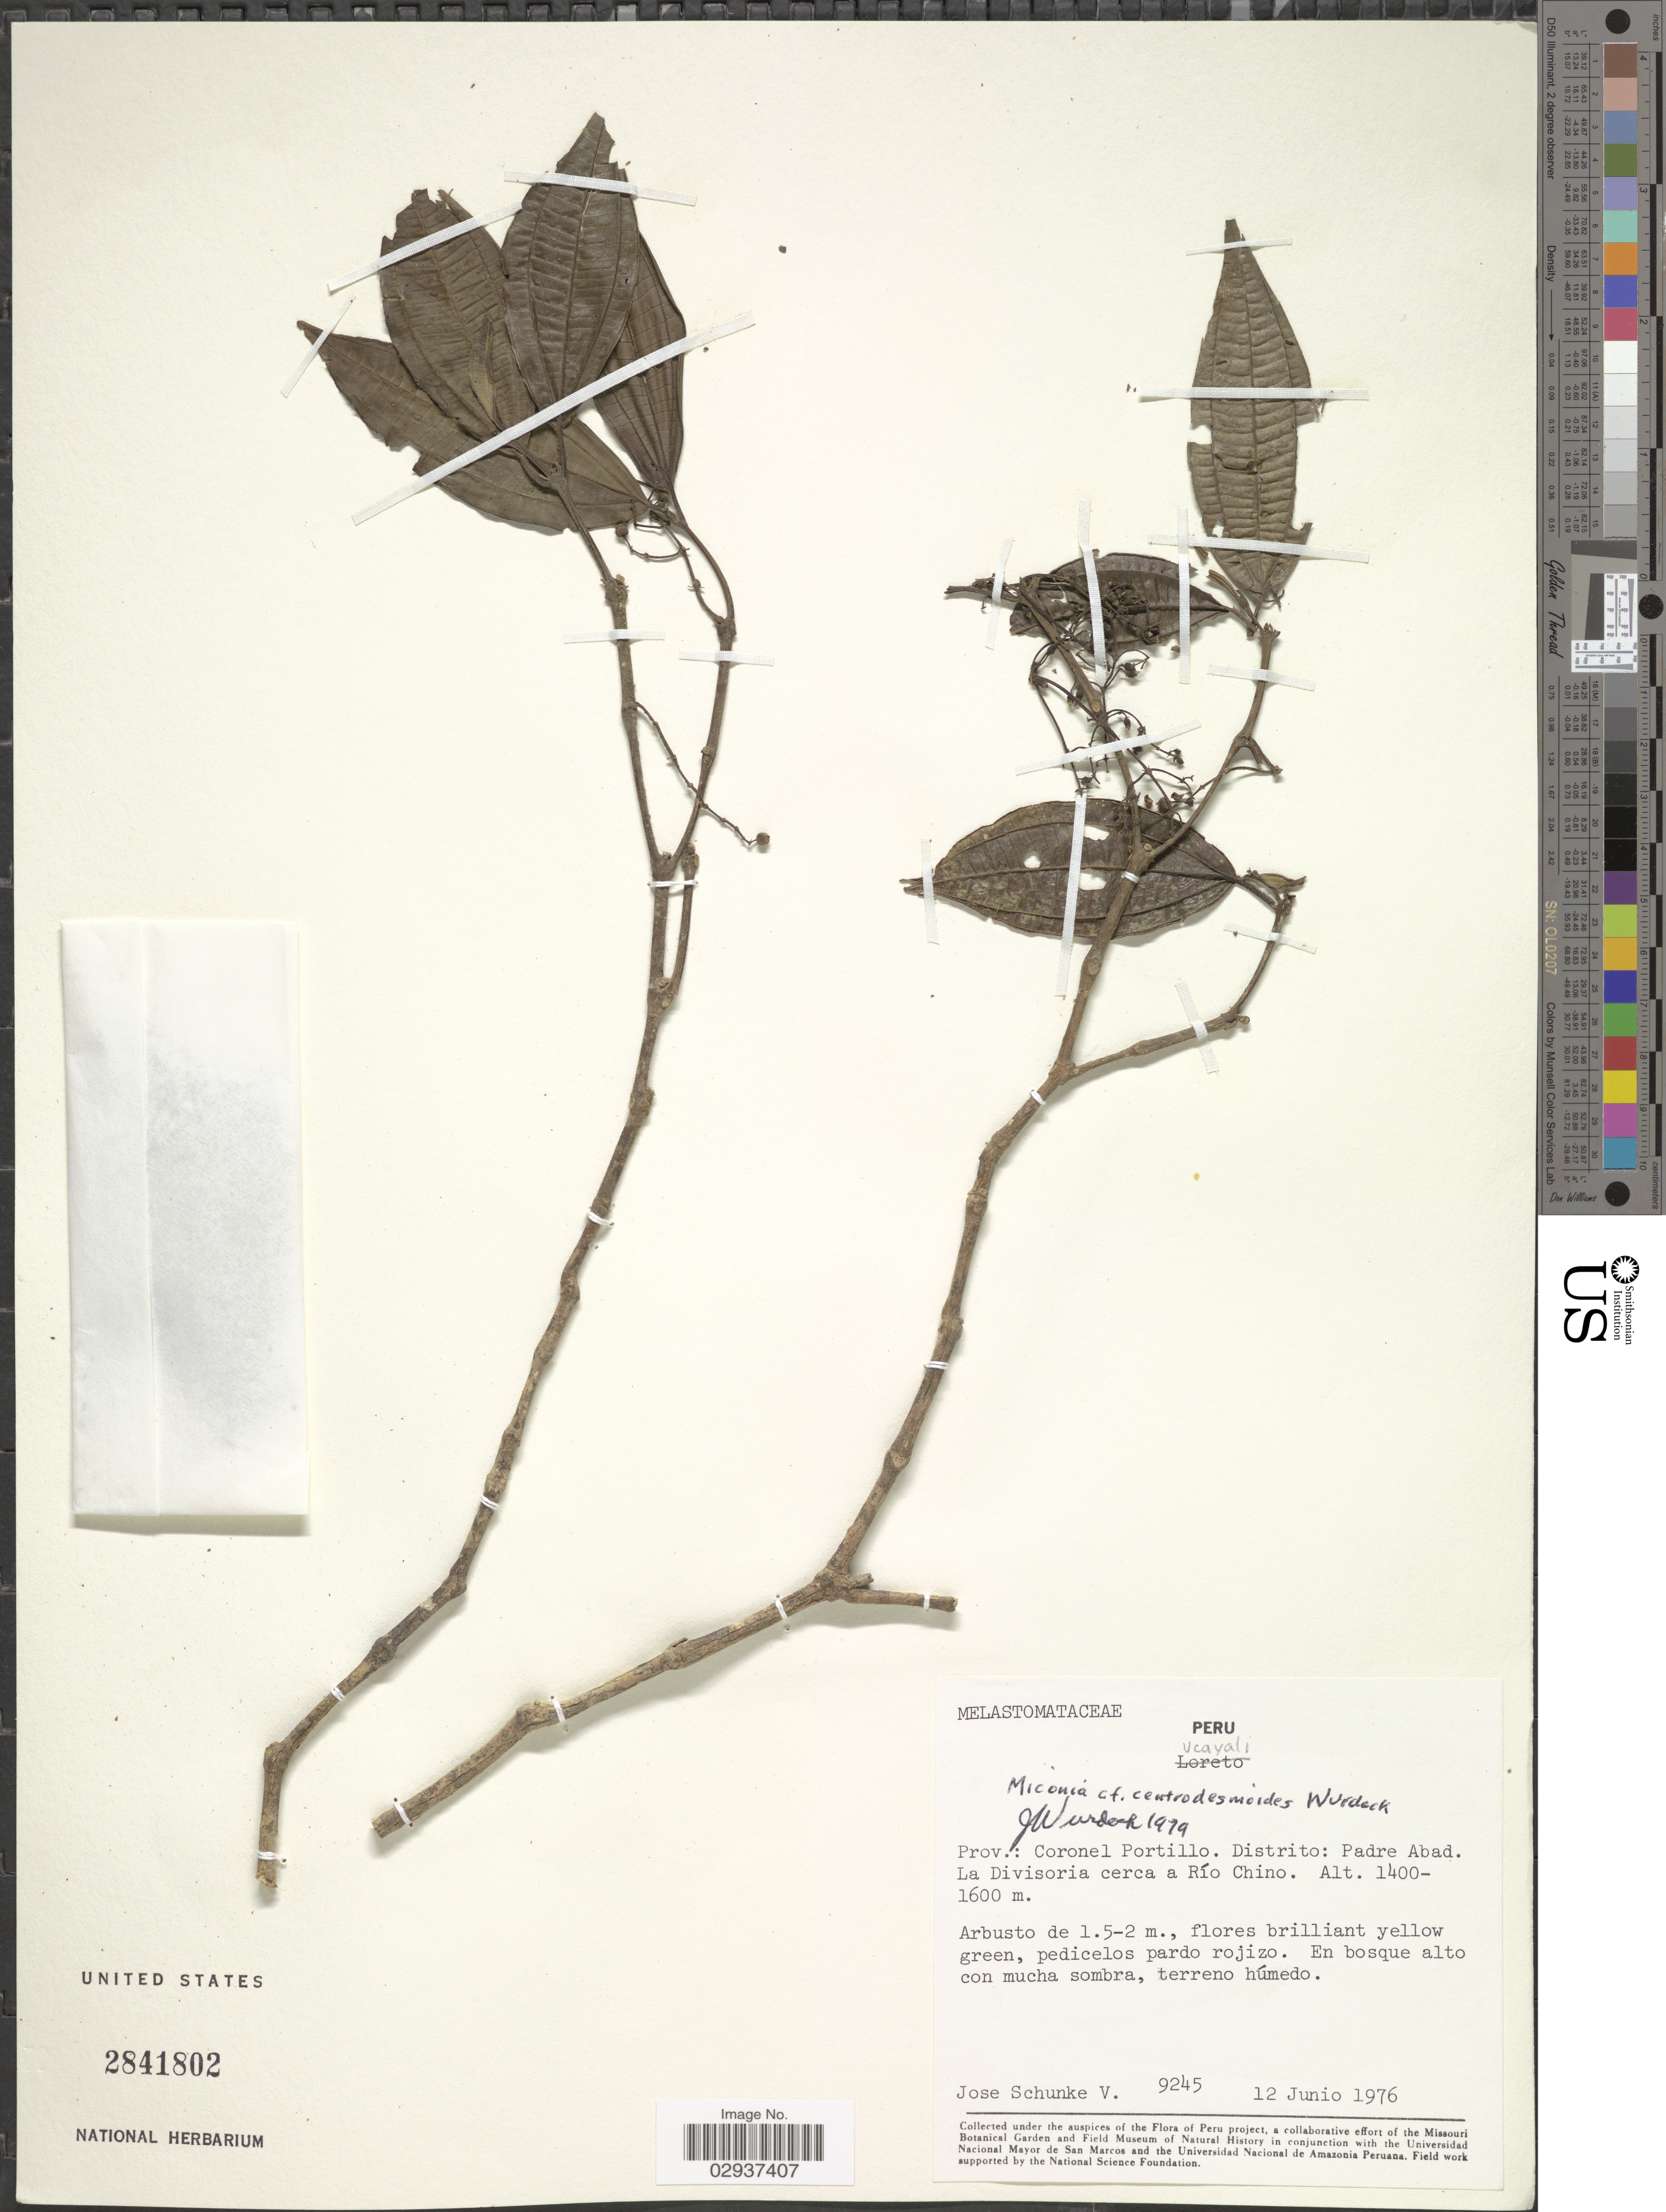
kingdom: Plantae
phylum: Tracheophyta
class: Magnoliopsida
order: Myrtales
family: Melastomataceae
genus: Miconia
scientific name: Miconia centrodesmoides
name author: Wurdack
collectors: J. Schunke Vigo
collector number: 9245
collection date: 1976-06-12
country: Peru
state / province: Ucayali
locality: Prov.: Coronel Portillo. Distrito: Padre Abad. La Divisoria cerca a Río Chino.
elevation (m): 1400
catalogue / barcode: US 2841802